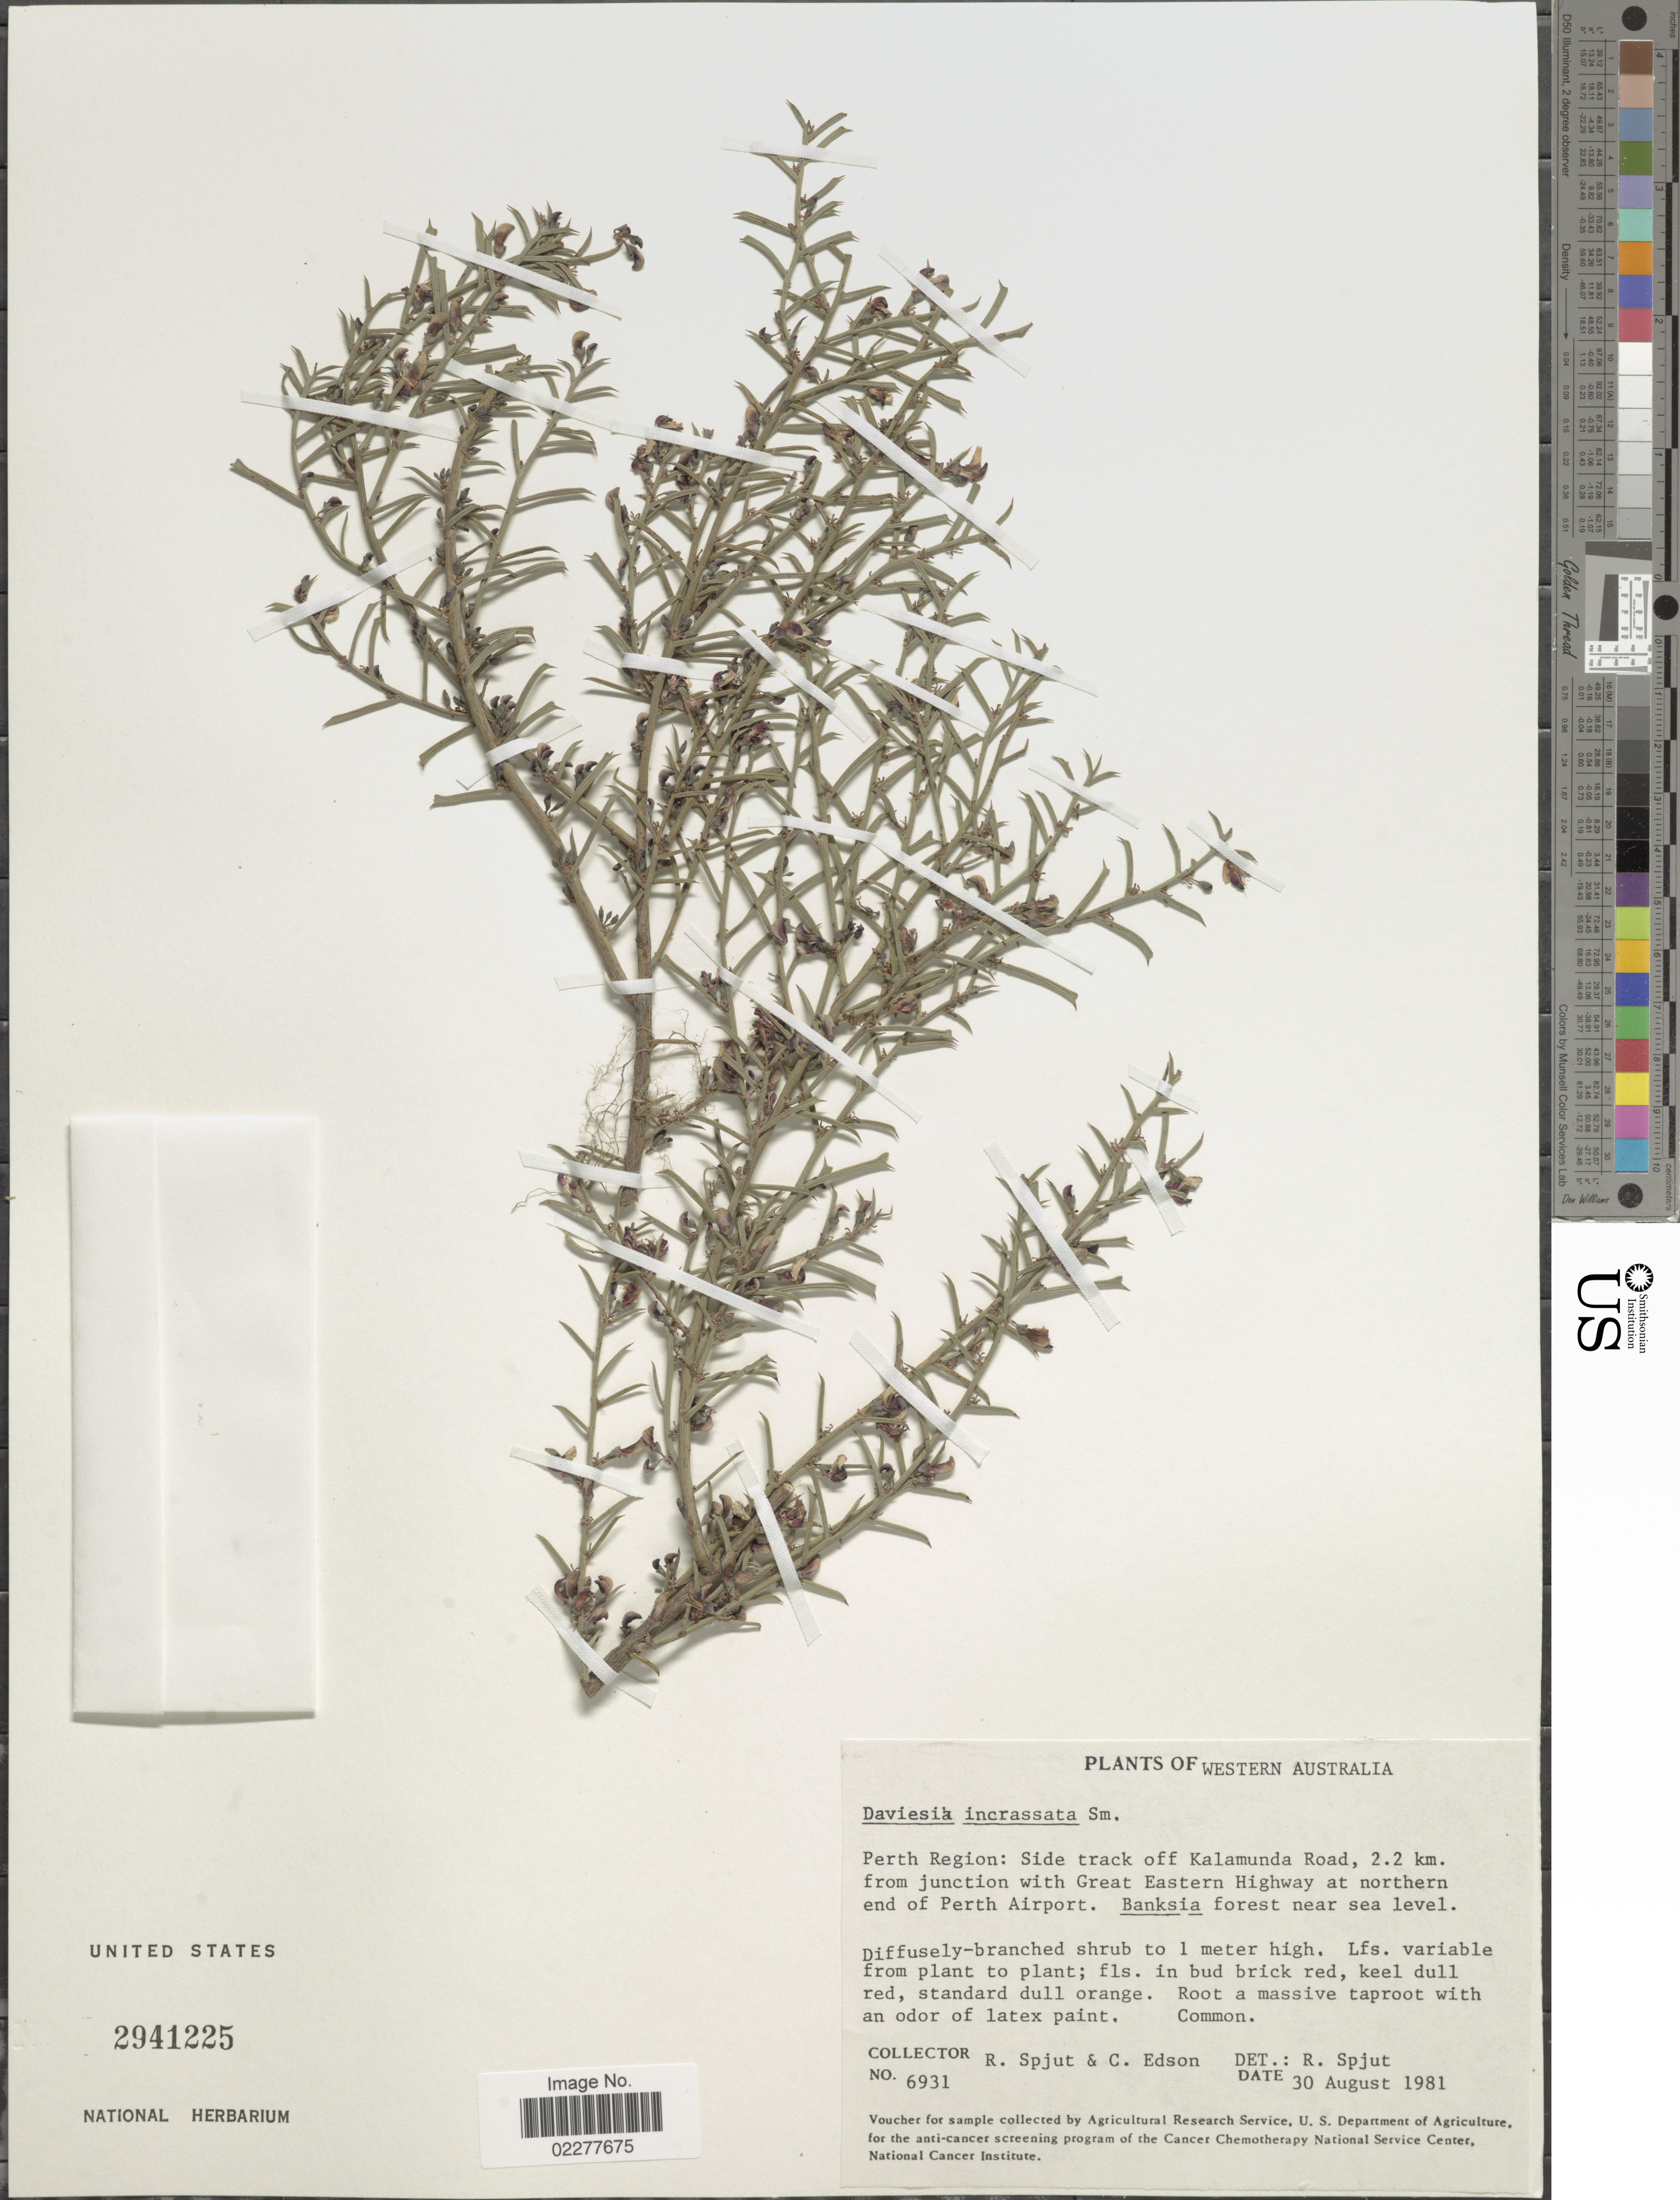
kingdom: Plantae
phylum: Tracheophyta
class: Magnoliopsida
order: Fabales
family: Fabaceae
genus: Daviesia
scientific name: Daviesia incrassata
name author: Sm.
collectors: R. Spjut & C. Edson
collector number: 6931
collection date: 1981-08-30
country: Australia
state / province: Western Australia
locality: Perth region: Side track off Kalamunda Road, 2.2 km. from junction with Great Eastern Highway at northern end of Perth Airport.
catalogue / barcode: US 2941225